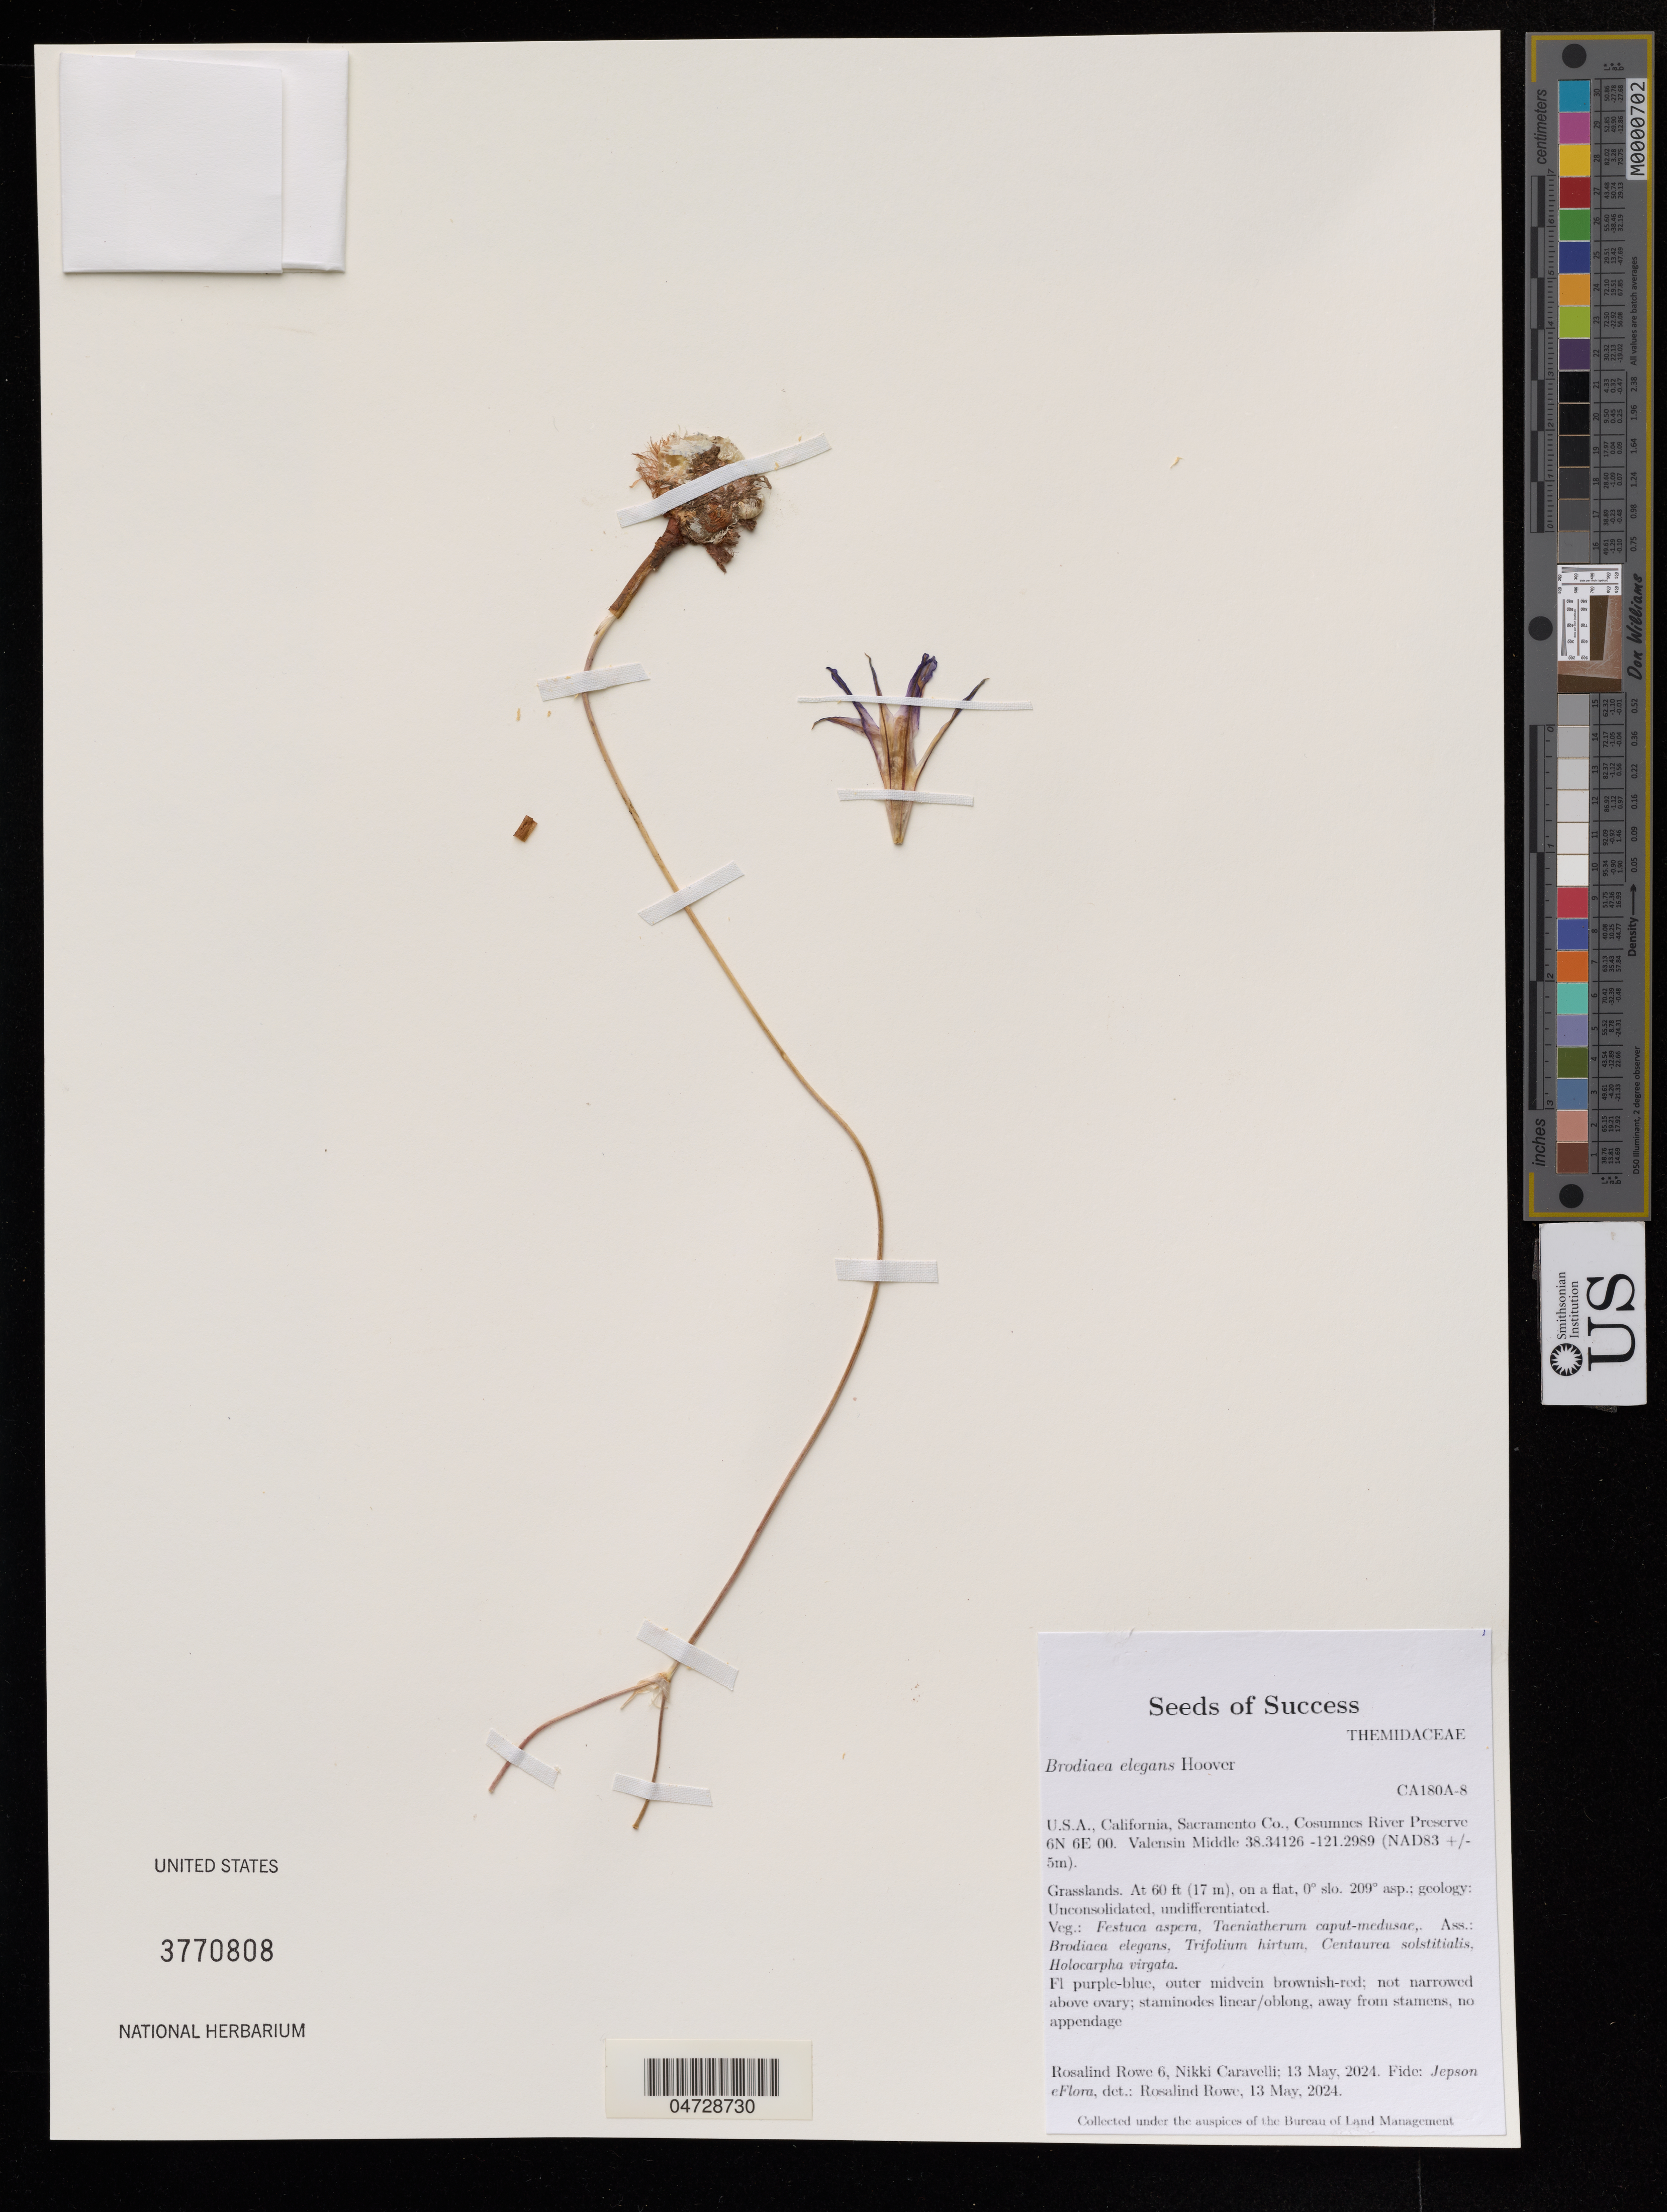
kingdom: Plantae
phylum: Tracheophyta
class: Liliopsida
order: Asparagales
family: Asparagaceae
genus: Brodiaea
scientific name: Brodiaea elegans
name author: Hoover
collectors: R. Rose & N. Caravelli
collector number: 6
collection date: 2024-05-13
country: United States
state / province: California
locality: Sacramento Co, Cosumnes River Preserve 6N 6E 00. Valensin Middle.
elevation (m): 18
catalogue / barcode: US 3770808